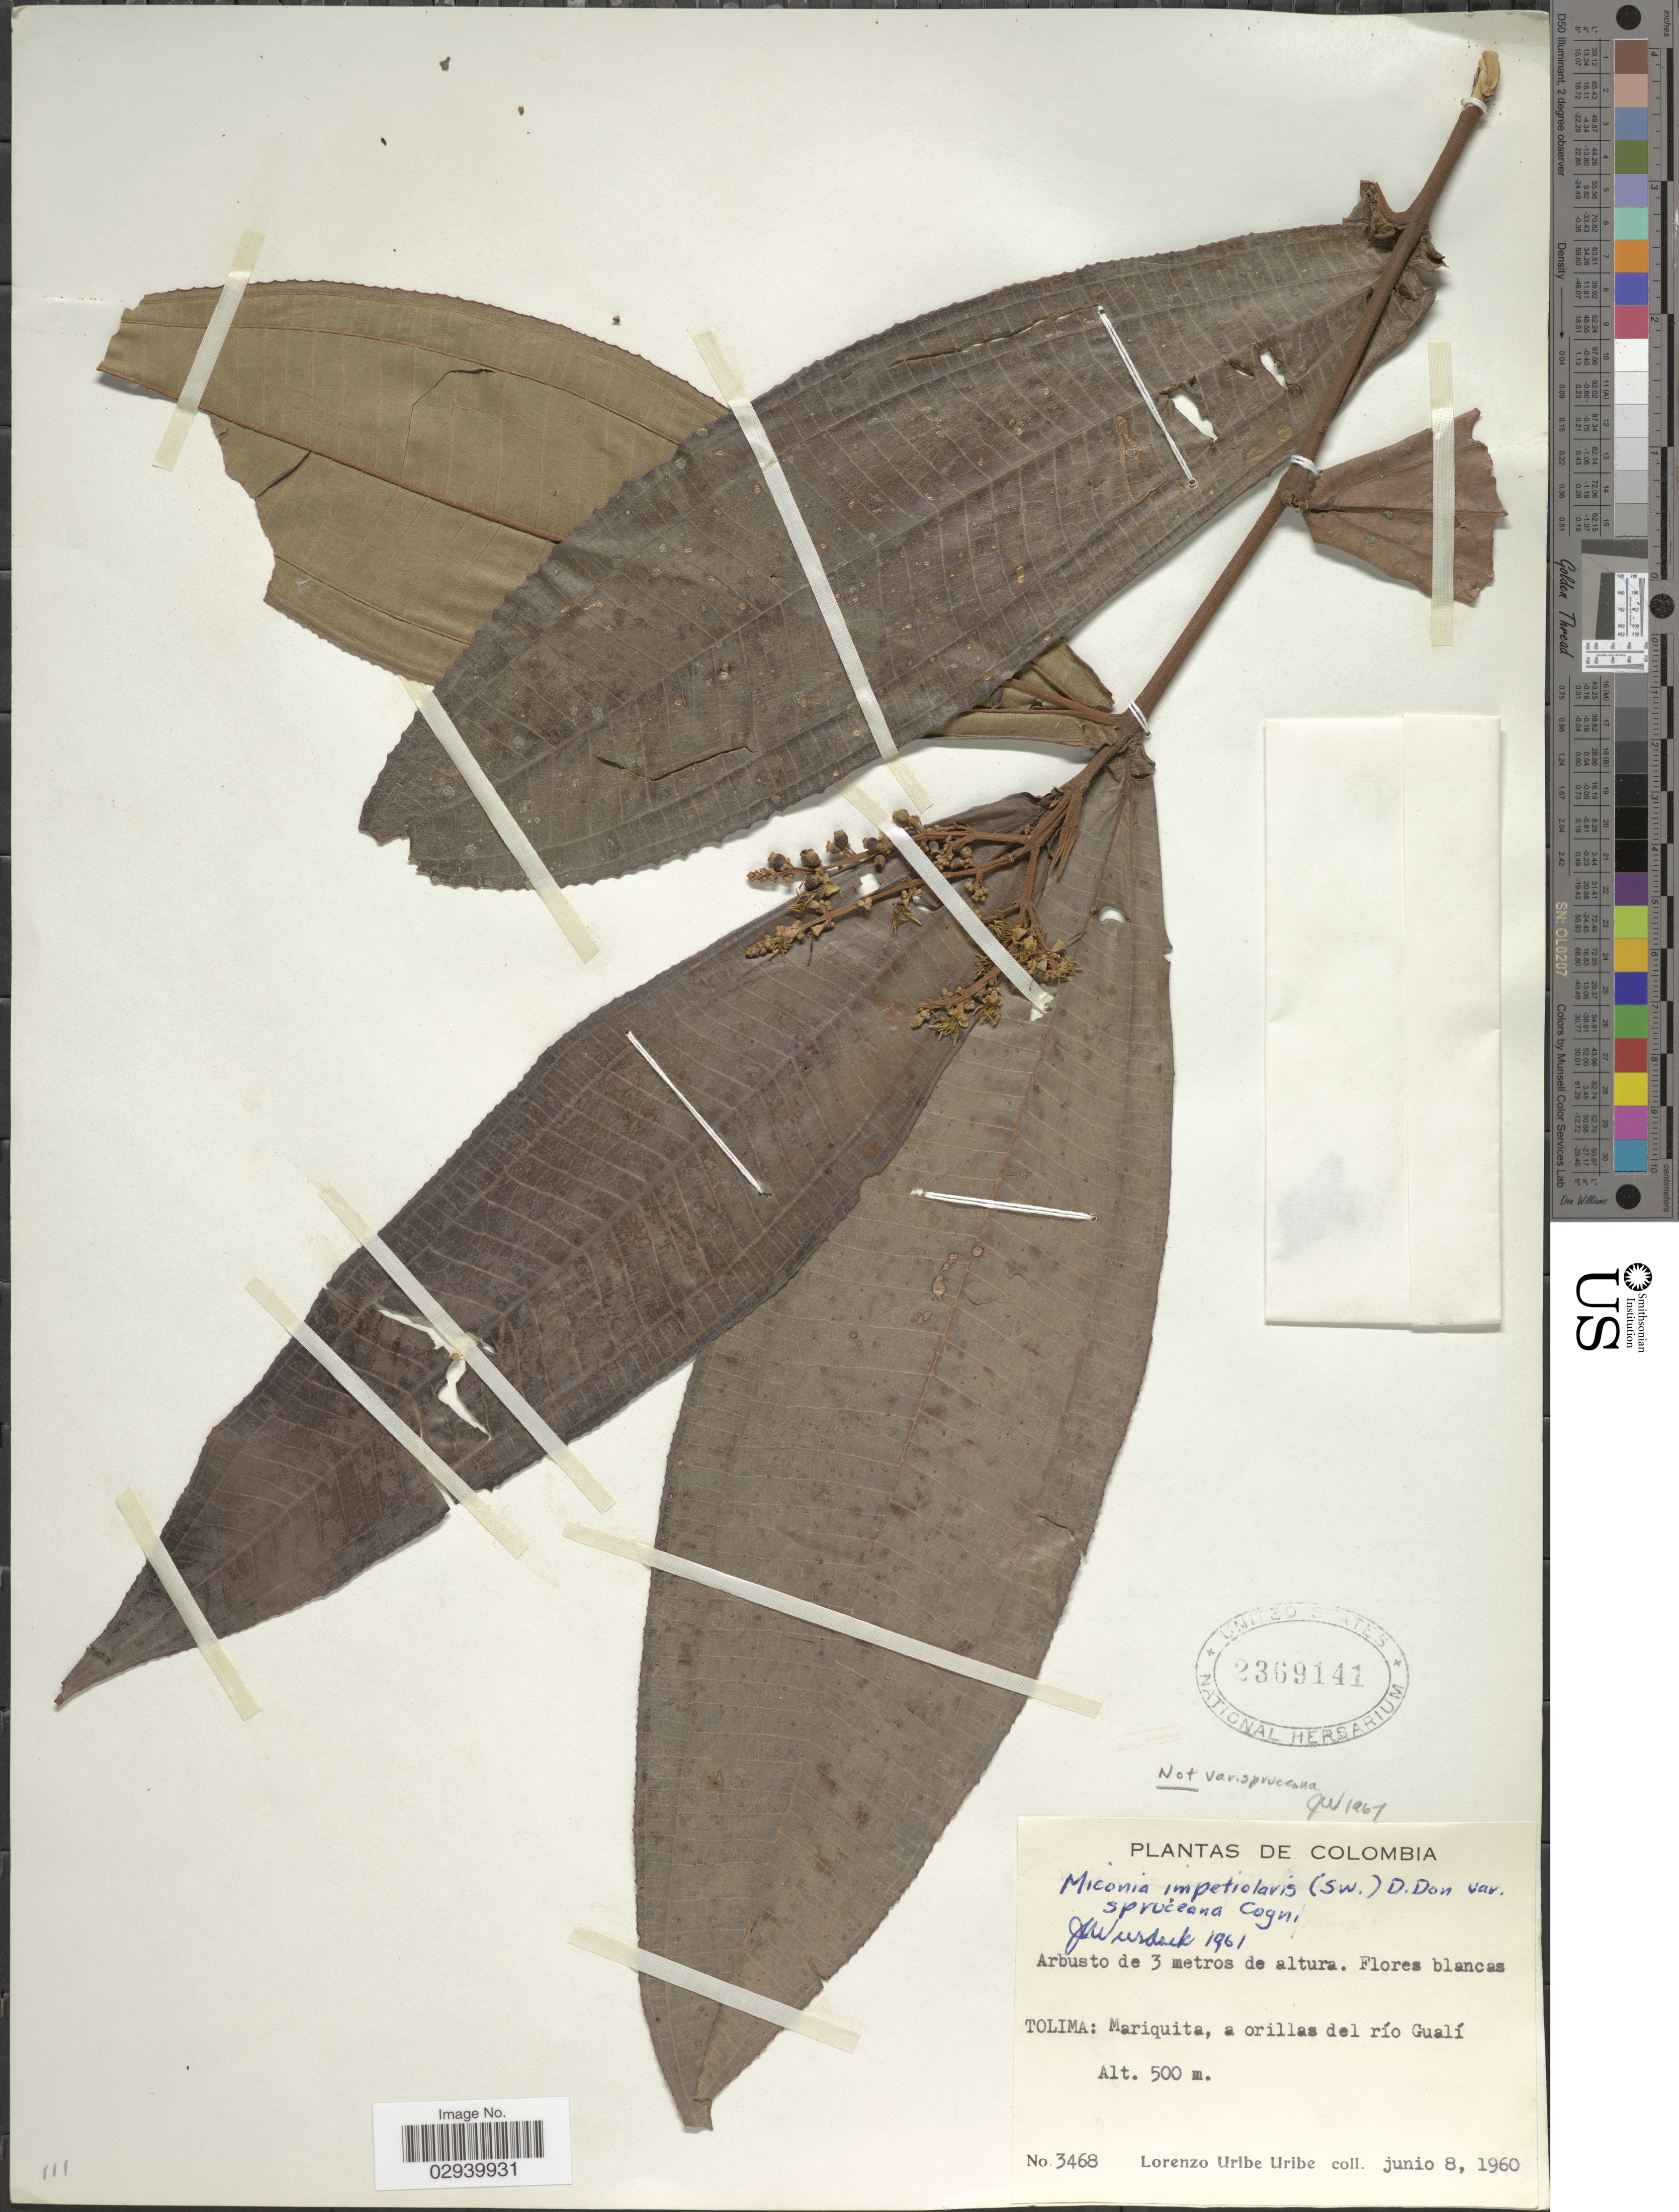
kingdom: Plantae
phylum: Tracheophyta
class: Magnoliopsida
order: Myrtales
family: Melastomataceae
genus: Miconia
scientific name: Miconia impetiolaris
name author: (Sw.) D. Don ex DC.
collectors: L. Uribe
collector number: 3468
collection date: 1960-06-08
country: Colombia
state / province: Tolima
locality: Tolima: Mariquita, a orillas del río Gualí.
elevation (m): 500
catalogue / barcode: US 2369141